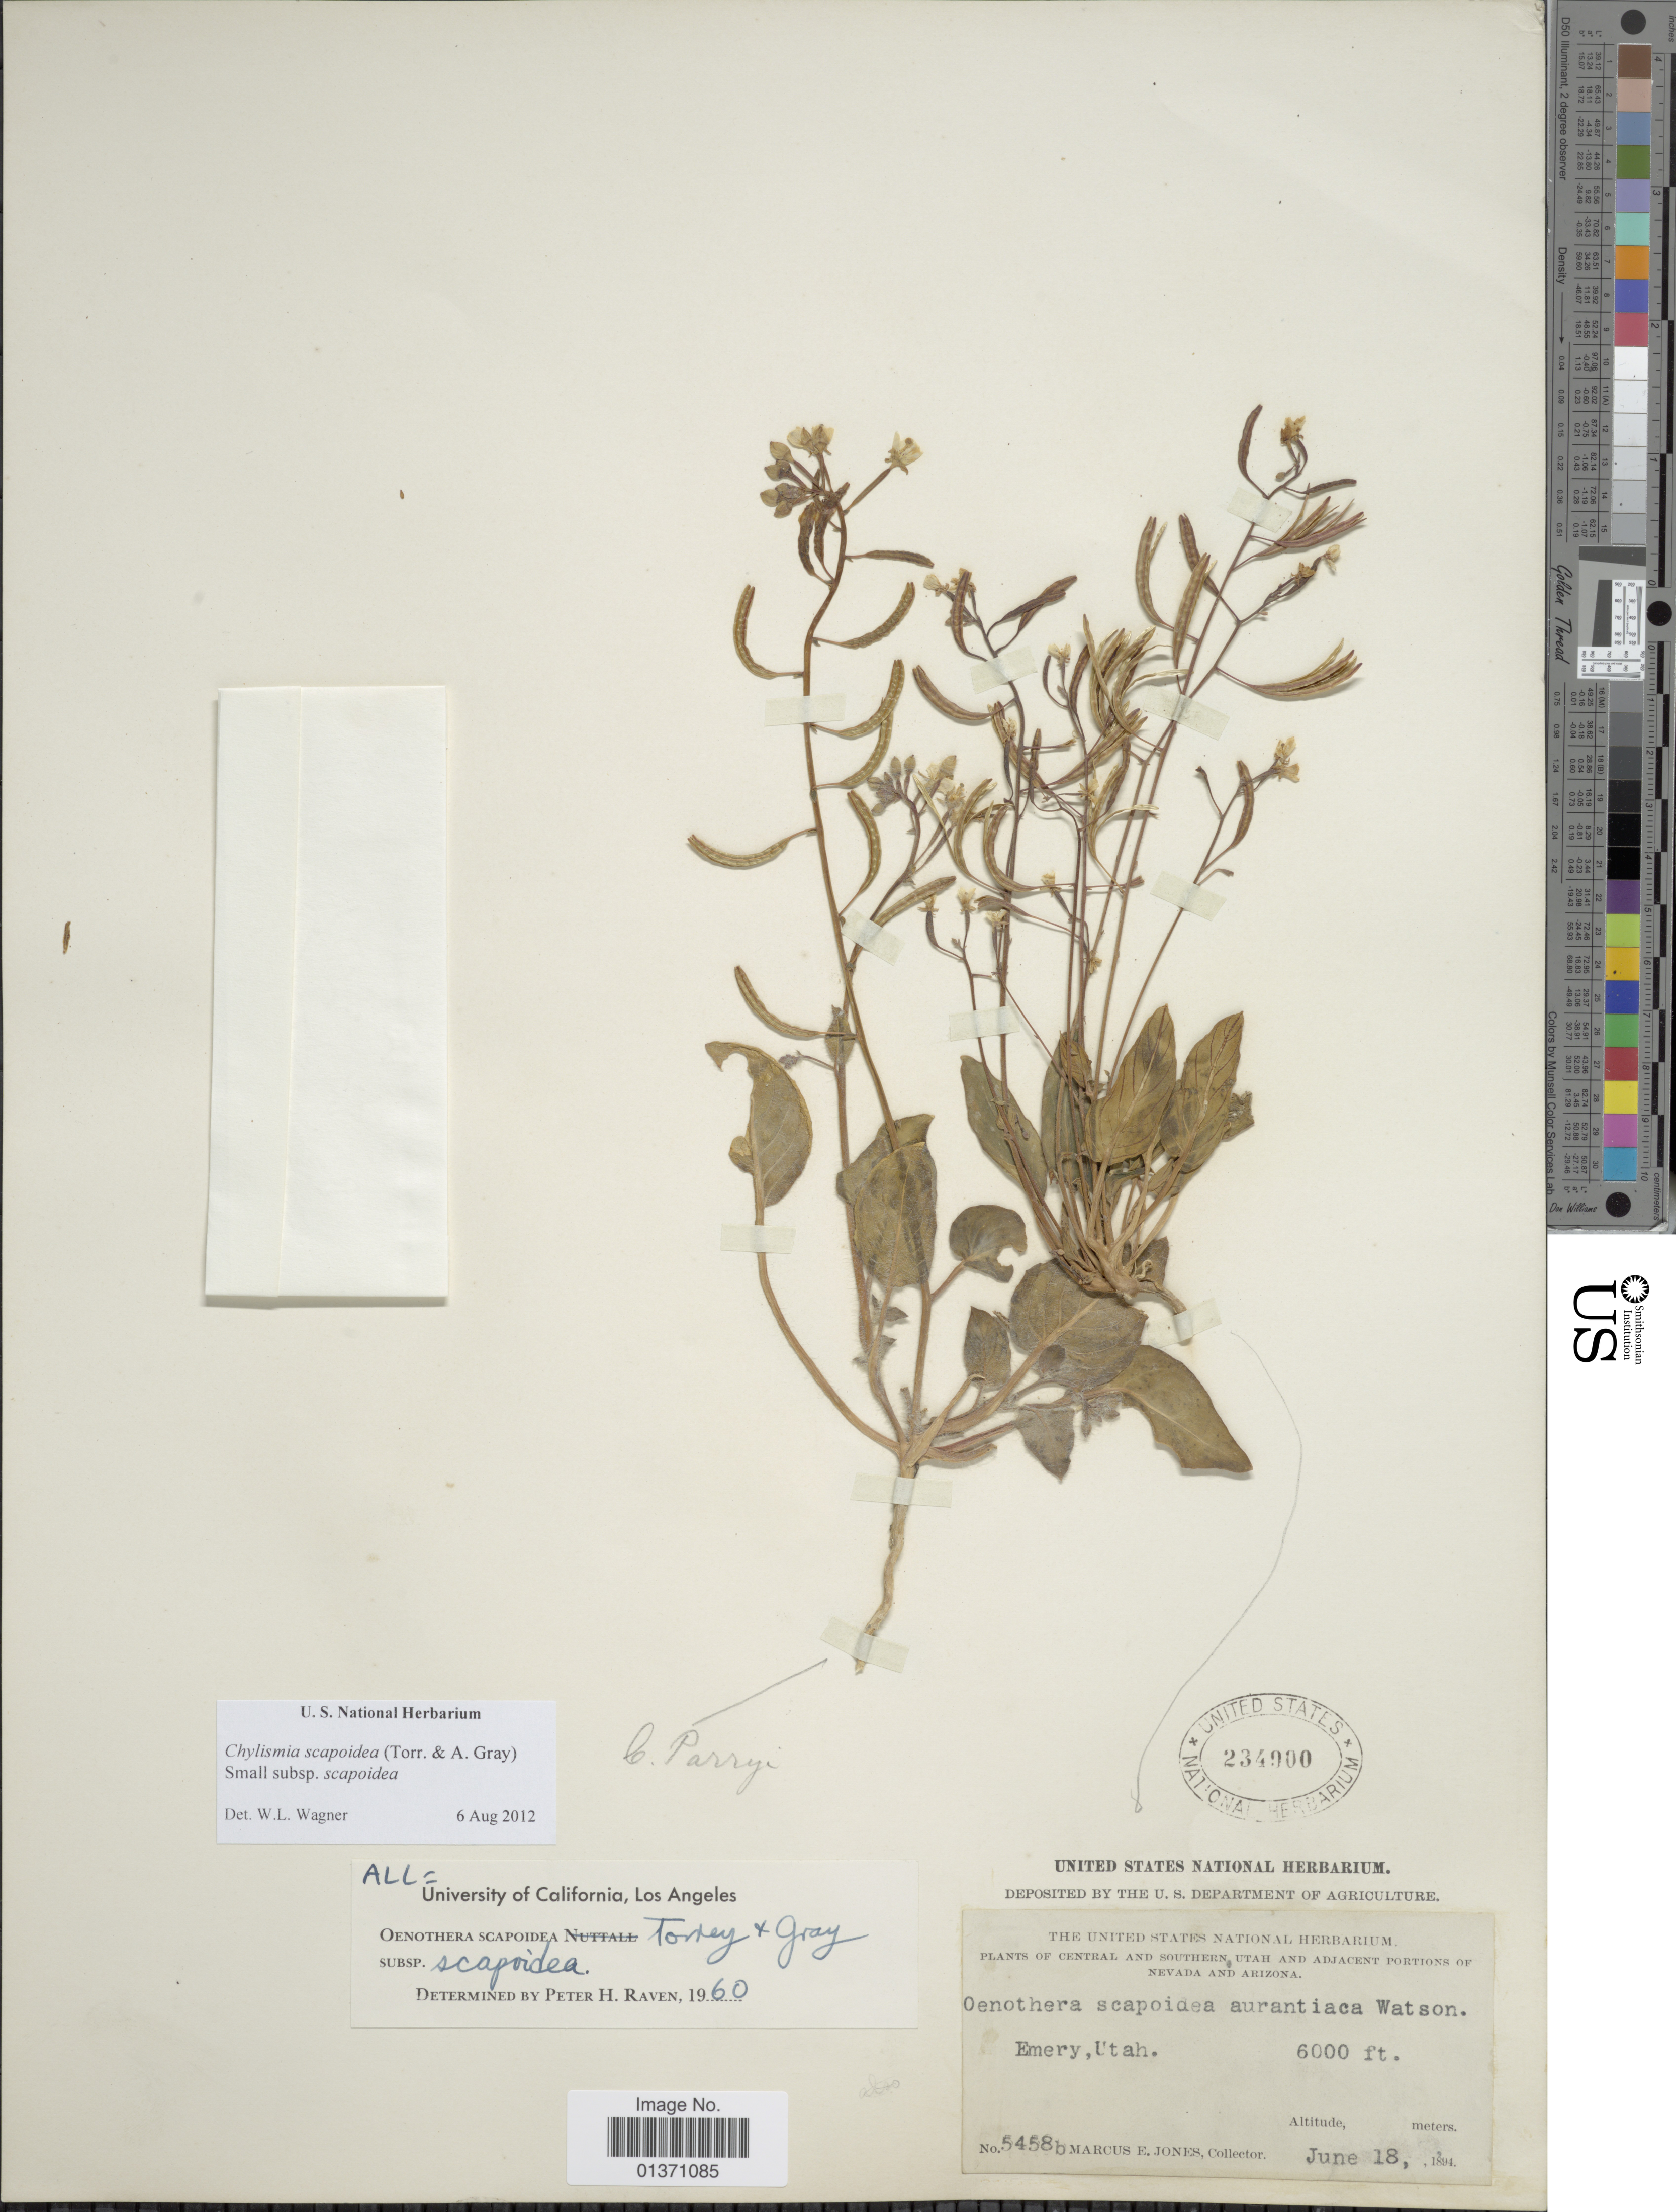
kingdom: Plantae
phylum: Tracheophyta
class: Magnoliopsida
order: Myrtales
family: Onagraceae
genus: Chylismia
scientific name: Chylismia scapoidea subsp. scapoidea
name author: (Torr. & A. Gray) Small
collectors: M. E. Jones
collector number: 5458b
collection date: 1894-06-18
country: United States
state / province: Utah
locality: Central and Southern Utah and adjacent portions of Nevada and Arizona, Emery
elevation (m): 1829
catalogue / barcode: US 234900